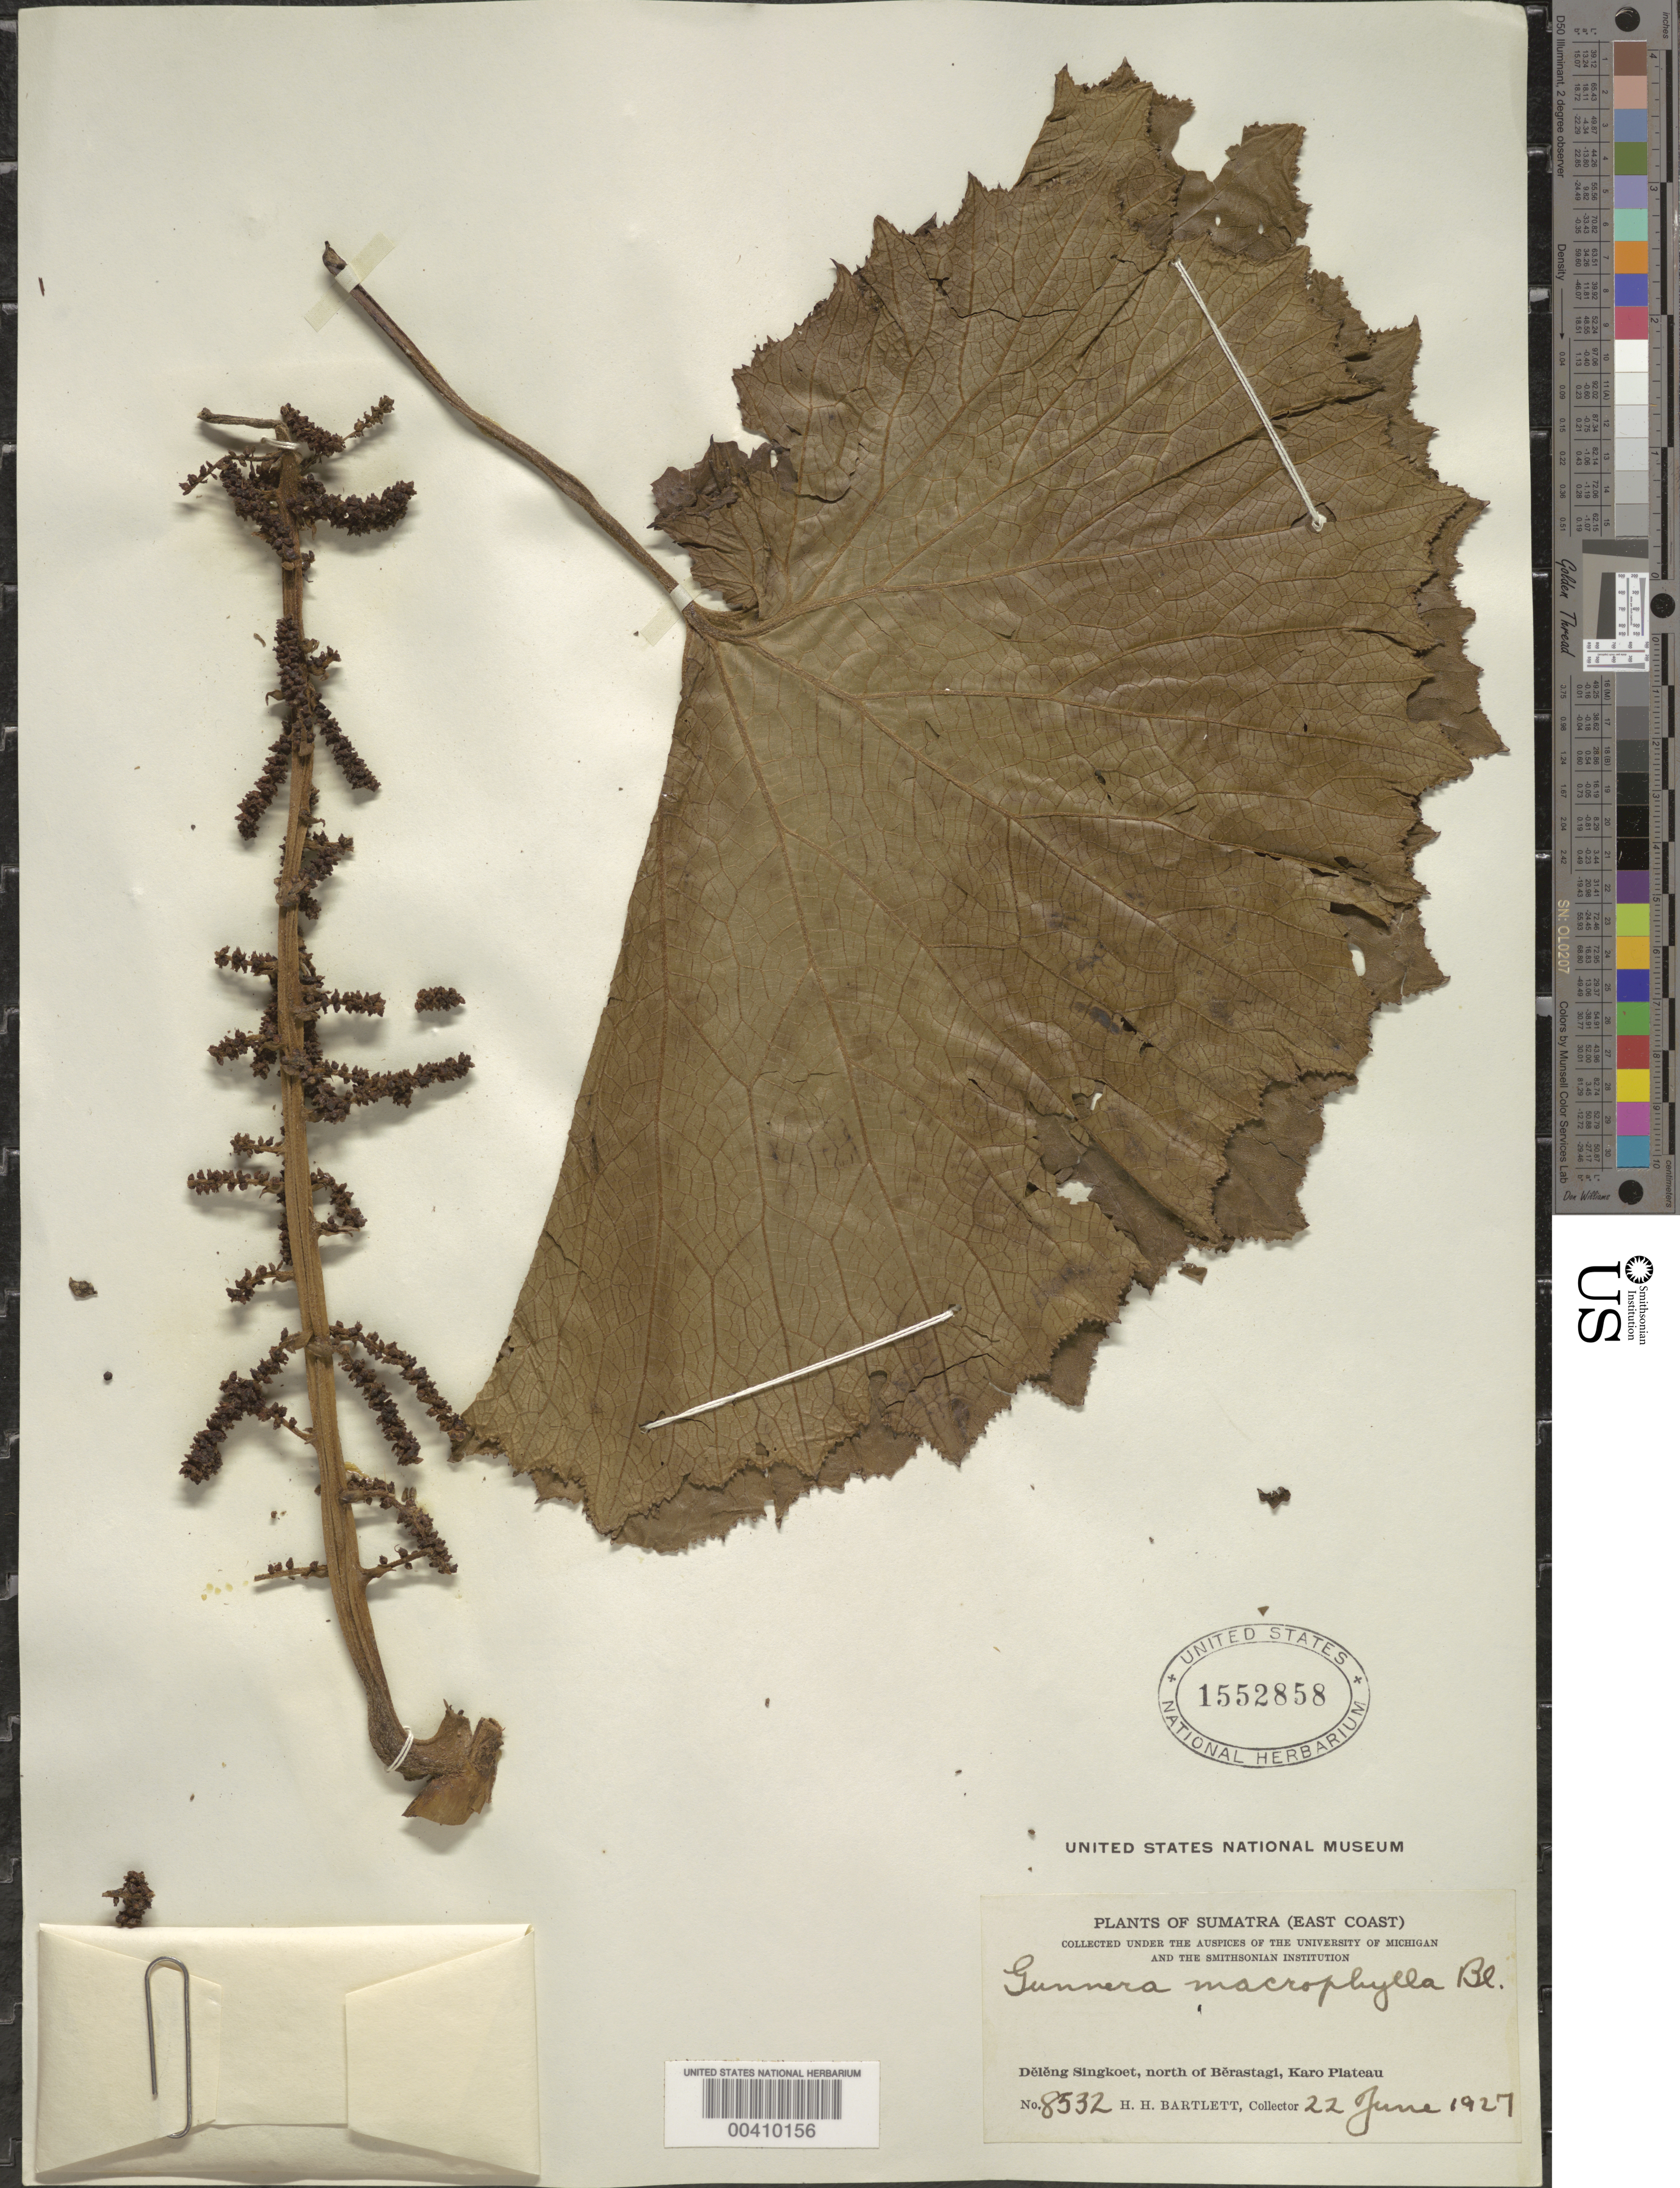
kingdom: Plantae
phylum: Tracheophyta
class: Magnoliopsida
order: Gunnerales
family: Gunneraceae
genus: Gunnera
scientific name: Gunnera macrophylla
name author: Blume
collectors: H. H. Bartlett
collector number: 8532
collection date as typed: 22 Jun 1927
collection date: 1927-06-22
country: Indonesia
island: Sumatra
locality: Deleng Singkoet, N of Berastagi, Karo Plateau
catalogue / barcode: US 1552858